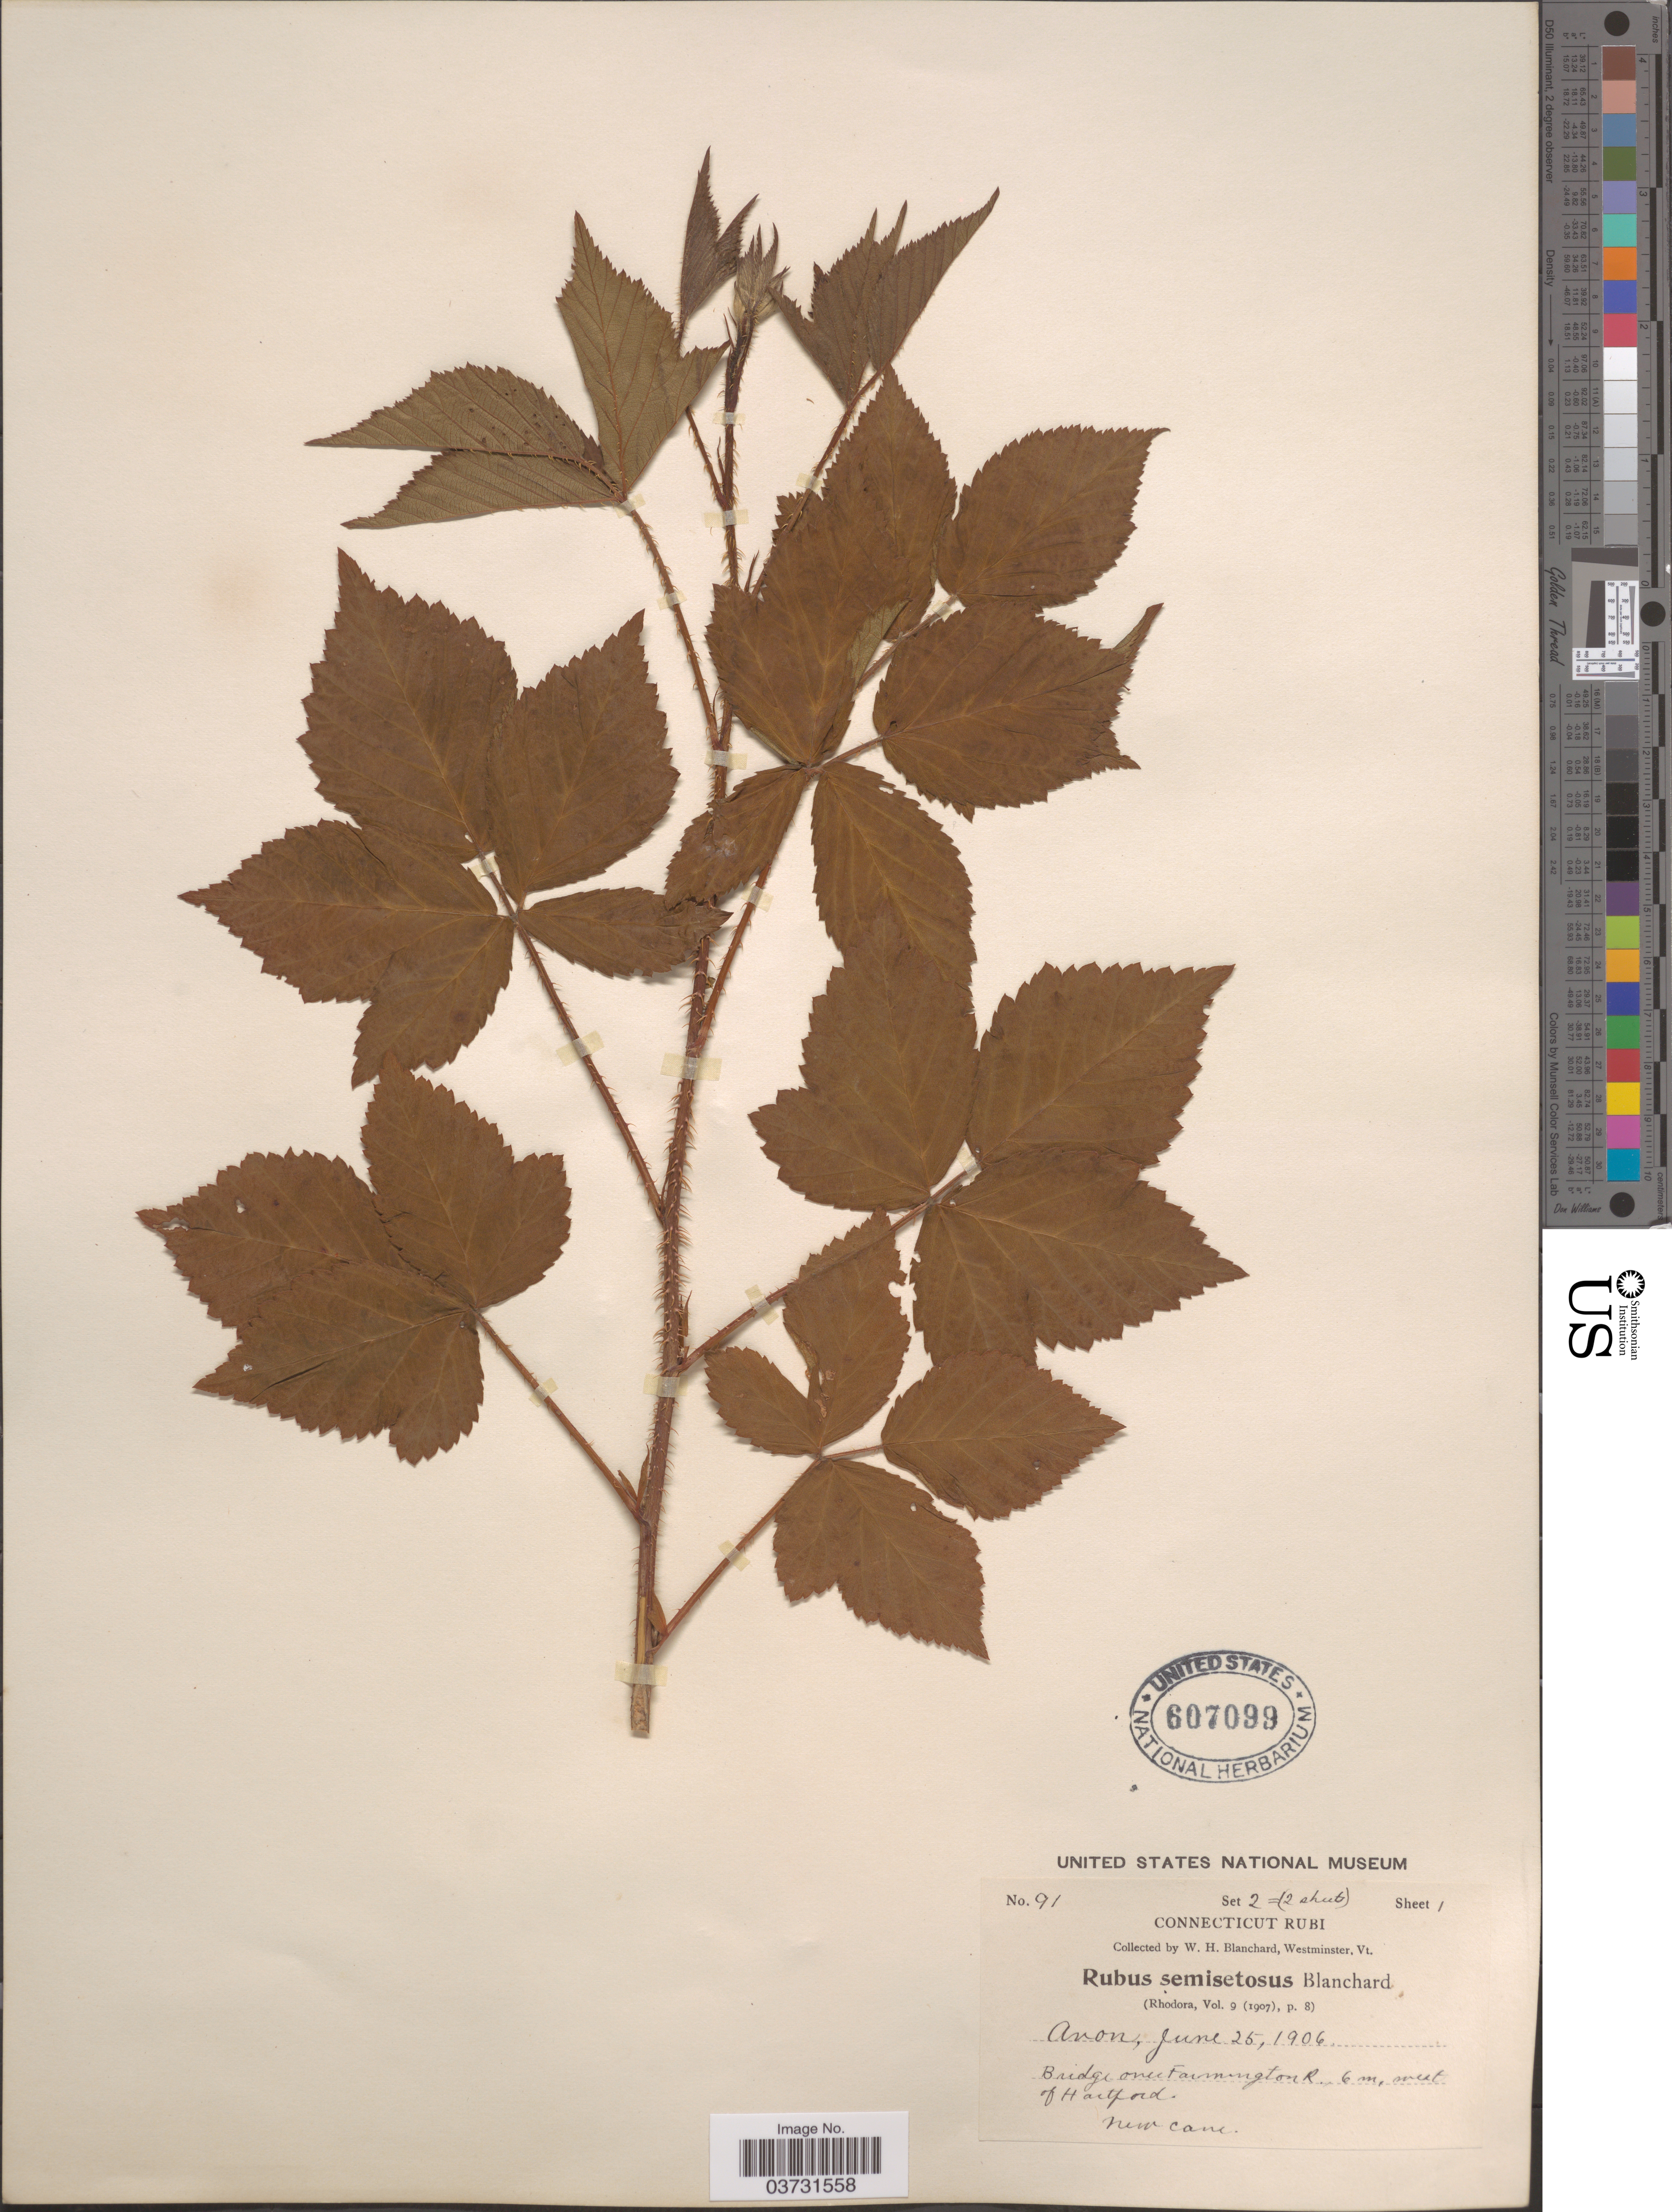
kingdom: Plantae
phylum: Tracheophyta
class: Magnoliopsida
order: Rosales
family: Rosaceae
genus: Rubus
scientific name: Rubus nigricans x R. recurvans Blanch.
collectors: W. H. Blanchard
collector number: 91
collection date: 1906-06-25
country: United States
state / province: Connecticut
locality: At bridge over Far. Riv. 6 m. west of Hartford.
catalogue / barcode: US 607099